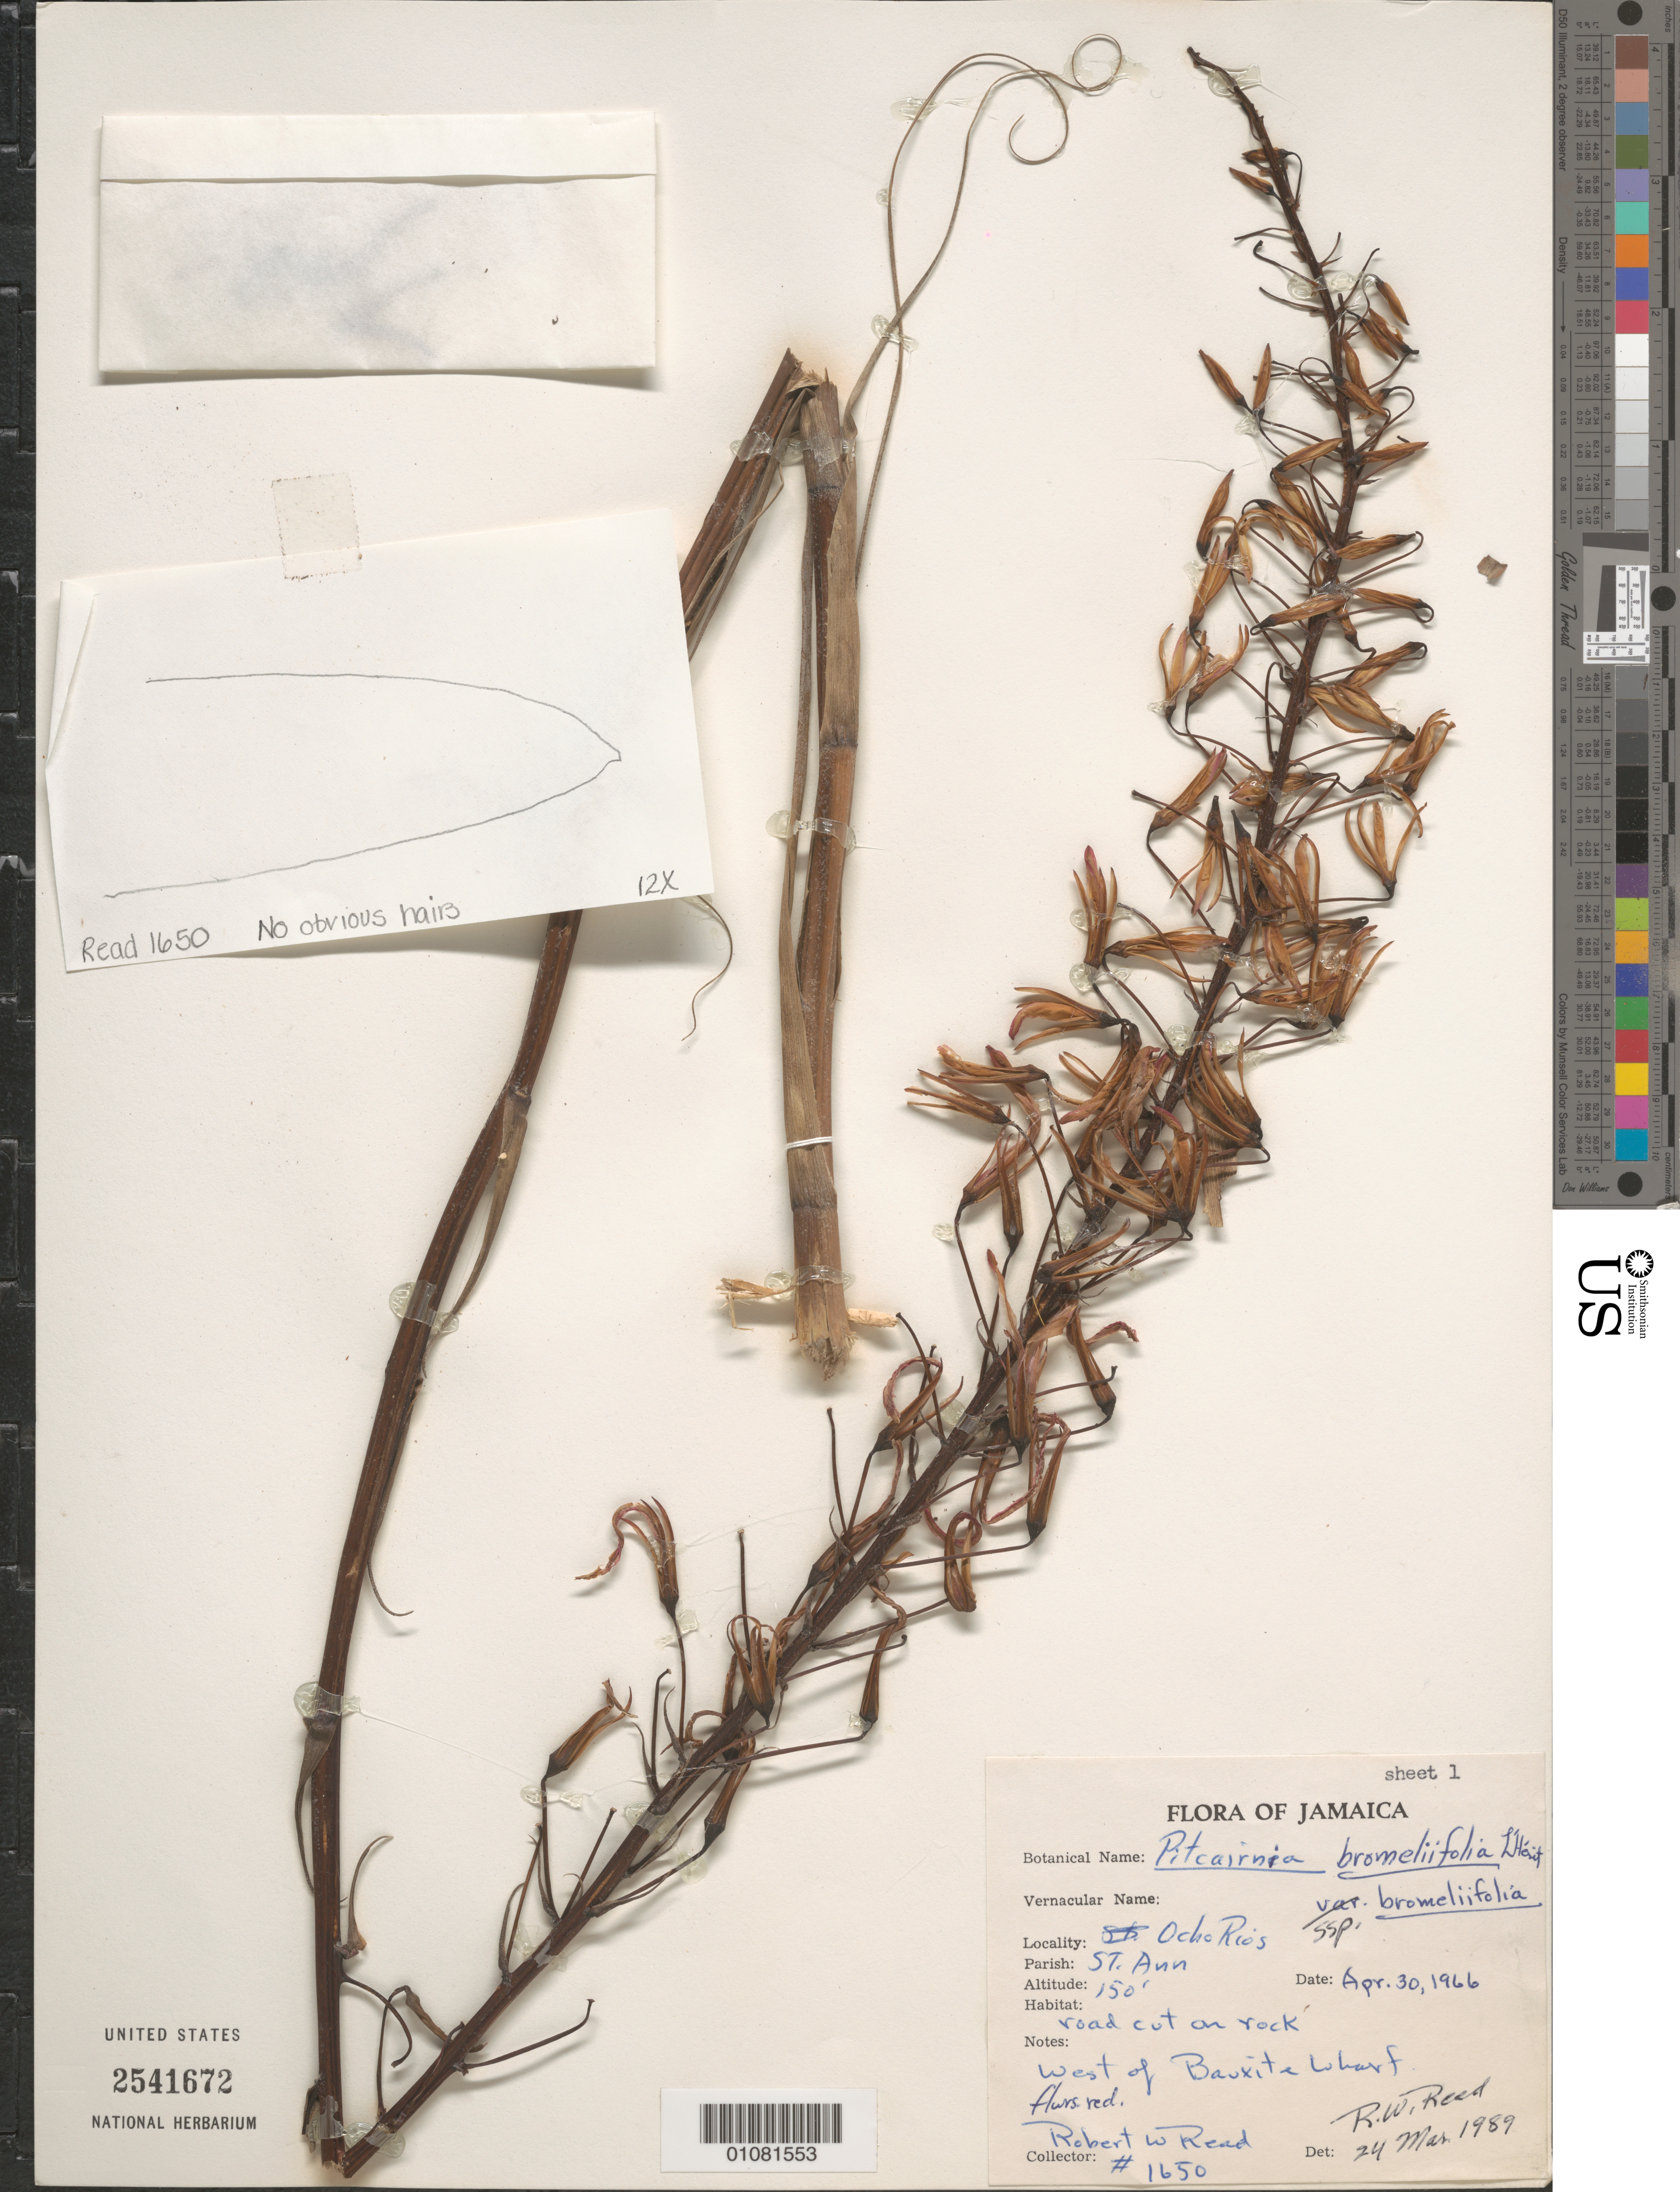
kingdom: Plantae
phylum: Tracheophyta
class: Liliopsida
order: Poales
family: Bromeliaceae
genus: Pitcairnia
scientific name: Pitcairnia bromeliifolia var. bromeliifolia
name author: L'Hér.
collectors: R. W. Read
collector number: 1650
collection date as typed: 30 Apr 1966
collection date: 1966-04-30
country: Jamaica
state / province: Saint Ann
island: Jamaica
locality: Ocho Rios, W of Bauxite Wharf, road cut on rock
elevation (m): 46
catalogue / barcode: US 2541672